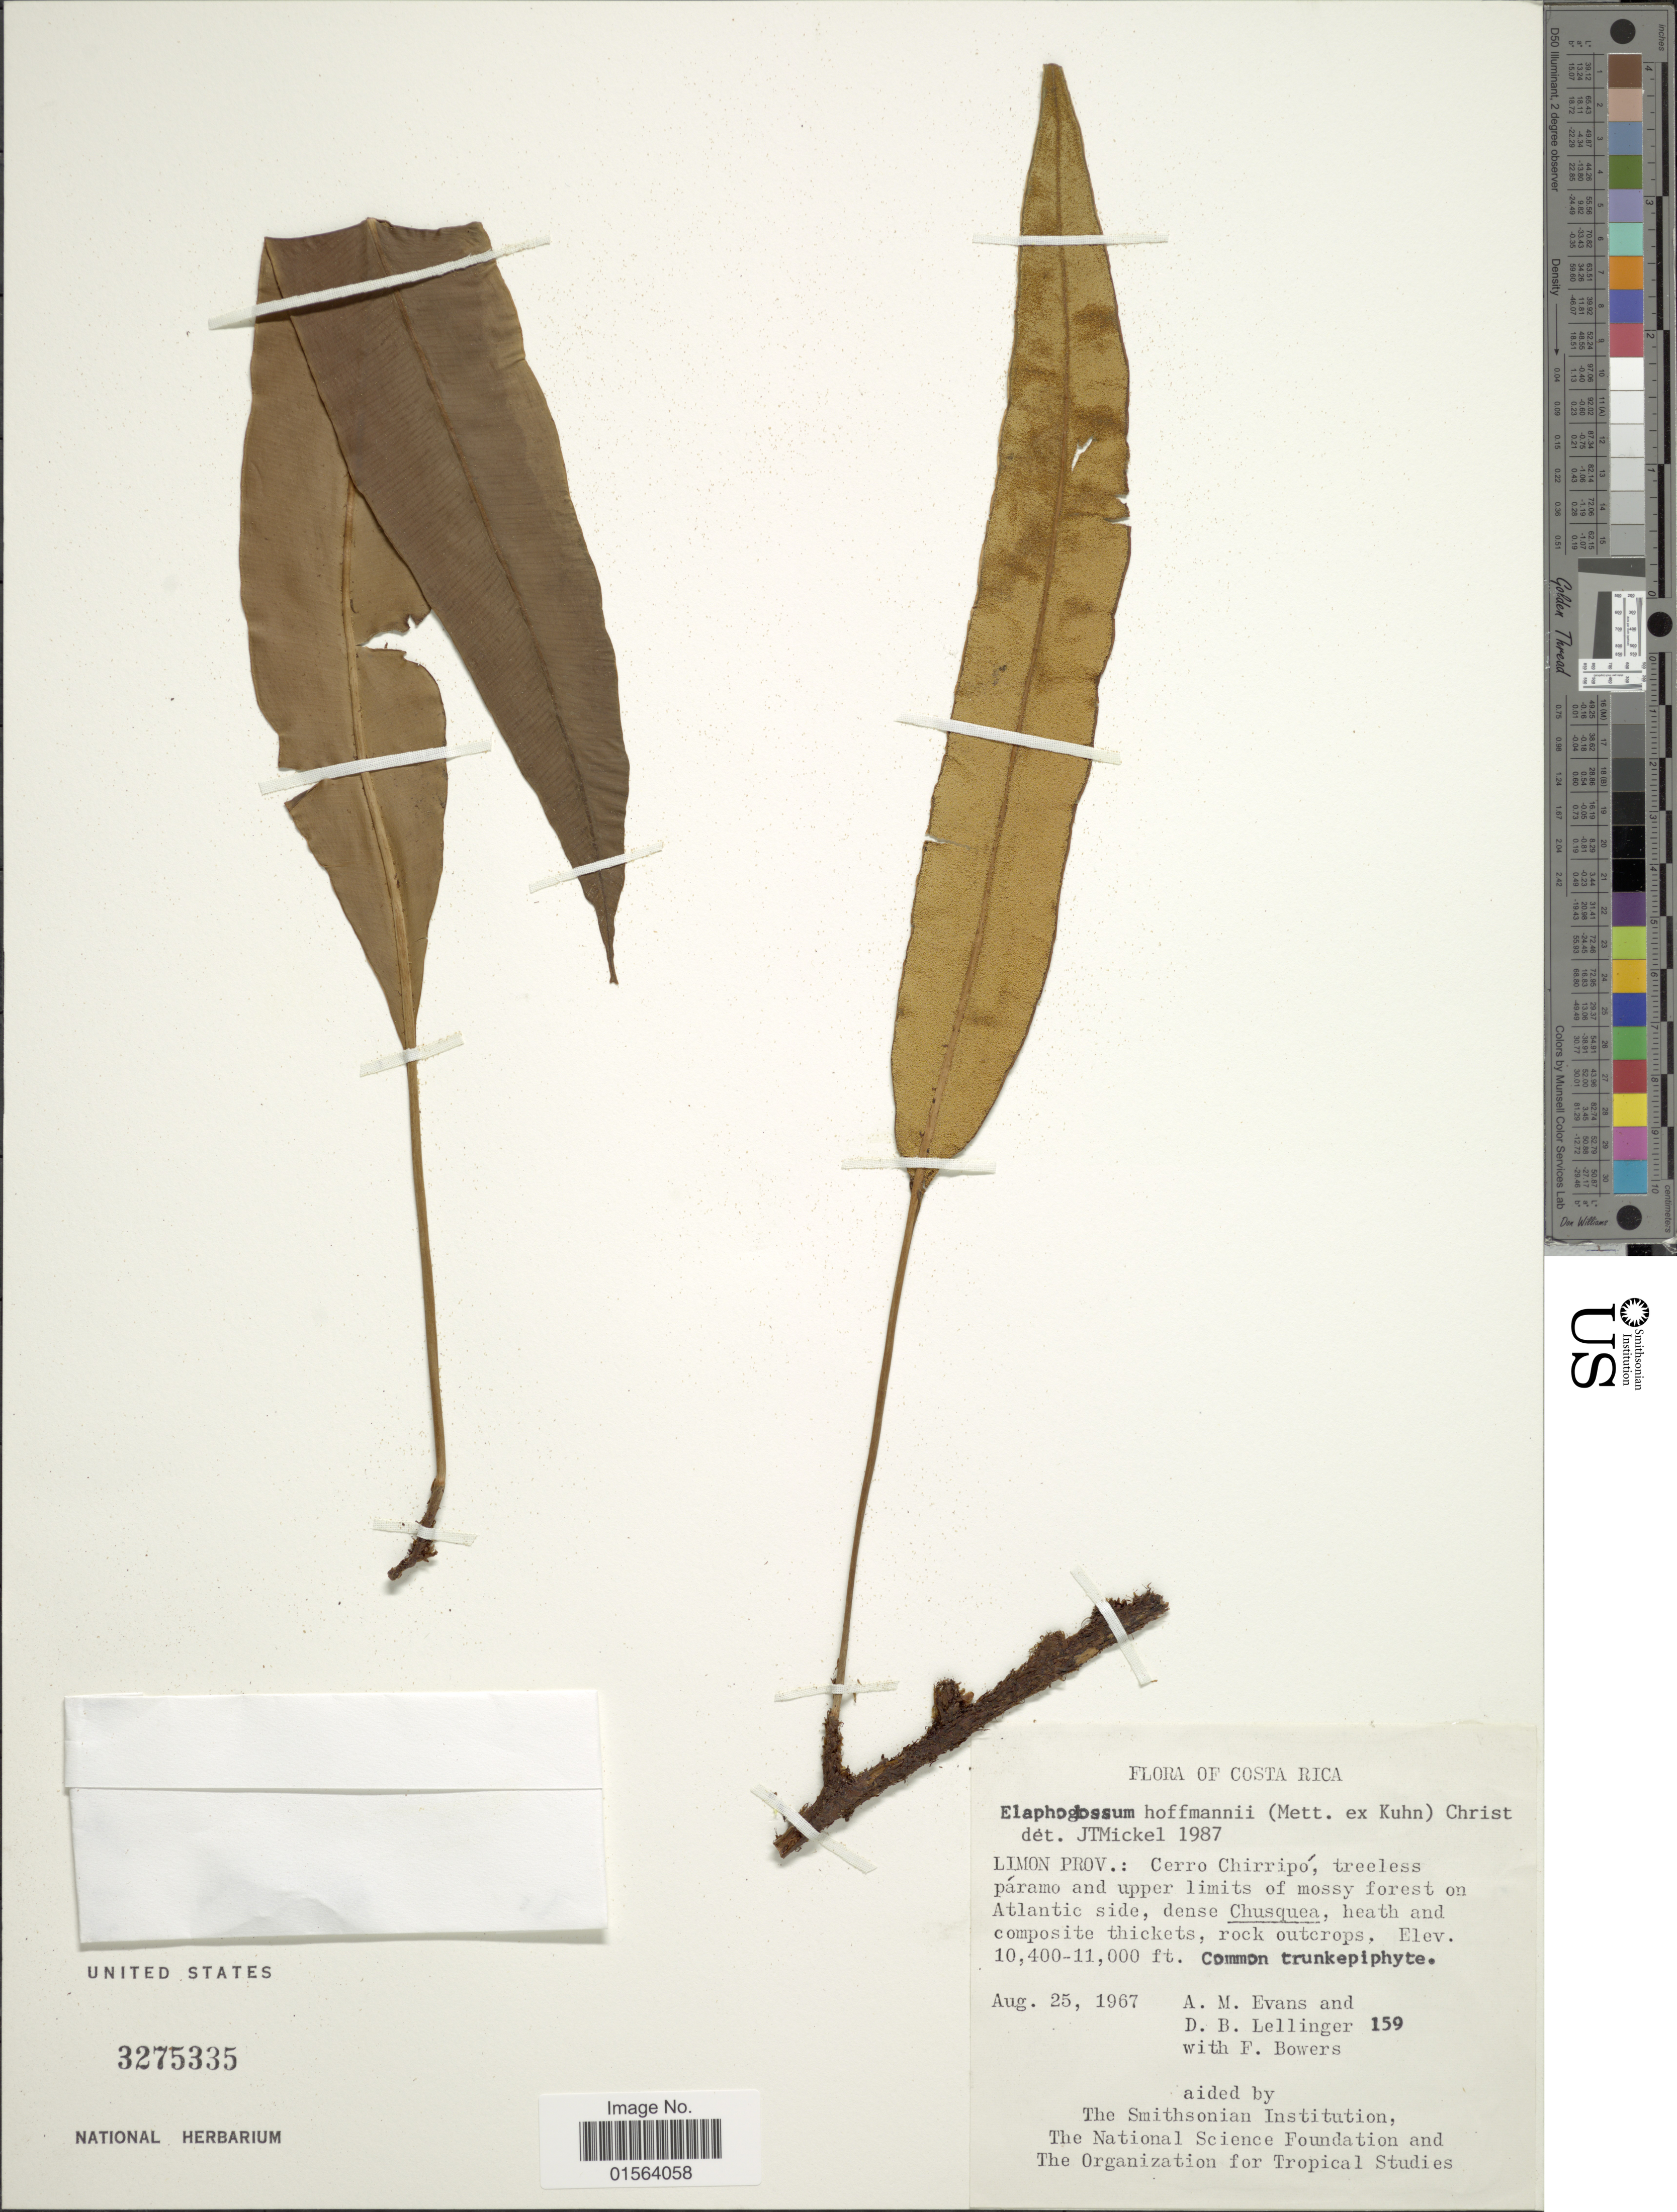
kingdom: Plantae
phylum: Tracheophyta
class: Polypodiopsida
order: Polypodiales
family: Dryopteridaceae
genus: Elaphoglossum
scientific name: Elaphoglossum hoffmannii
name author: (Mett. ex Kuhn) Christ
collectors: A. M. Evans, D. B. Lellinger & F. Bowers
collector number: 159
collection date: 1967-08-25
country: Costa Rica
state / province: Limón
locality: Limon Prov.: Cerro Chirripo, treeless paramo and upper limits of mossy forest on Altlantic side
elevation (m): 3170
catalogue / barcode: US 3275335